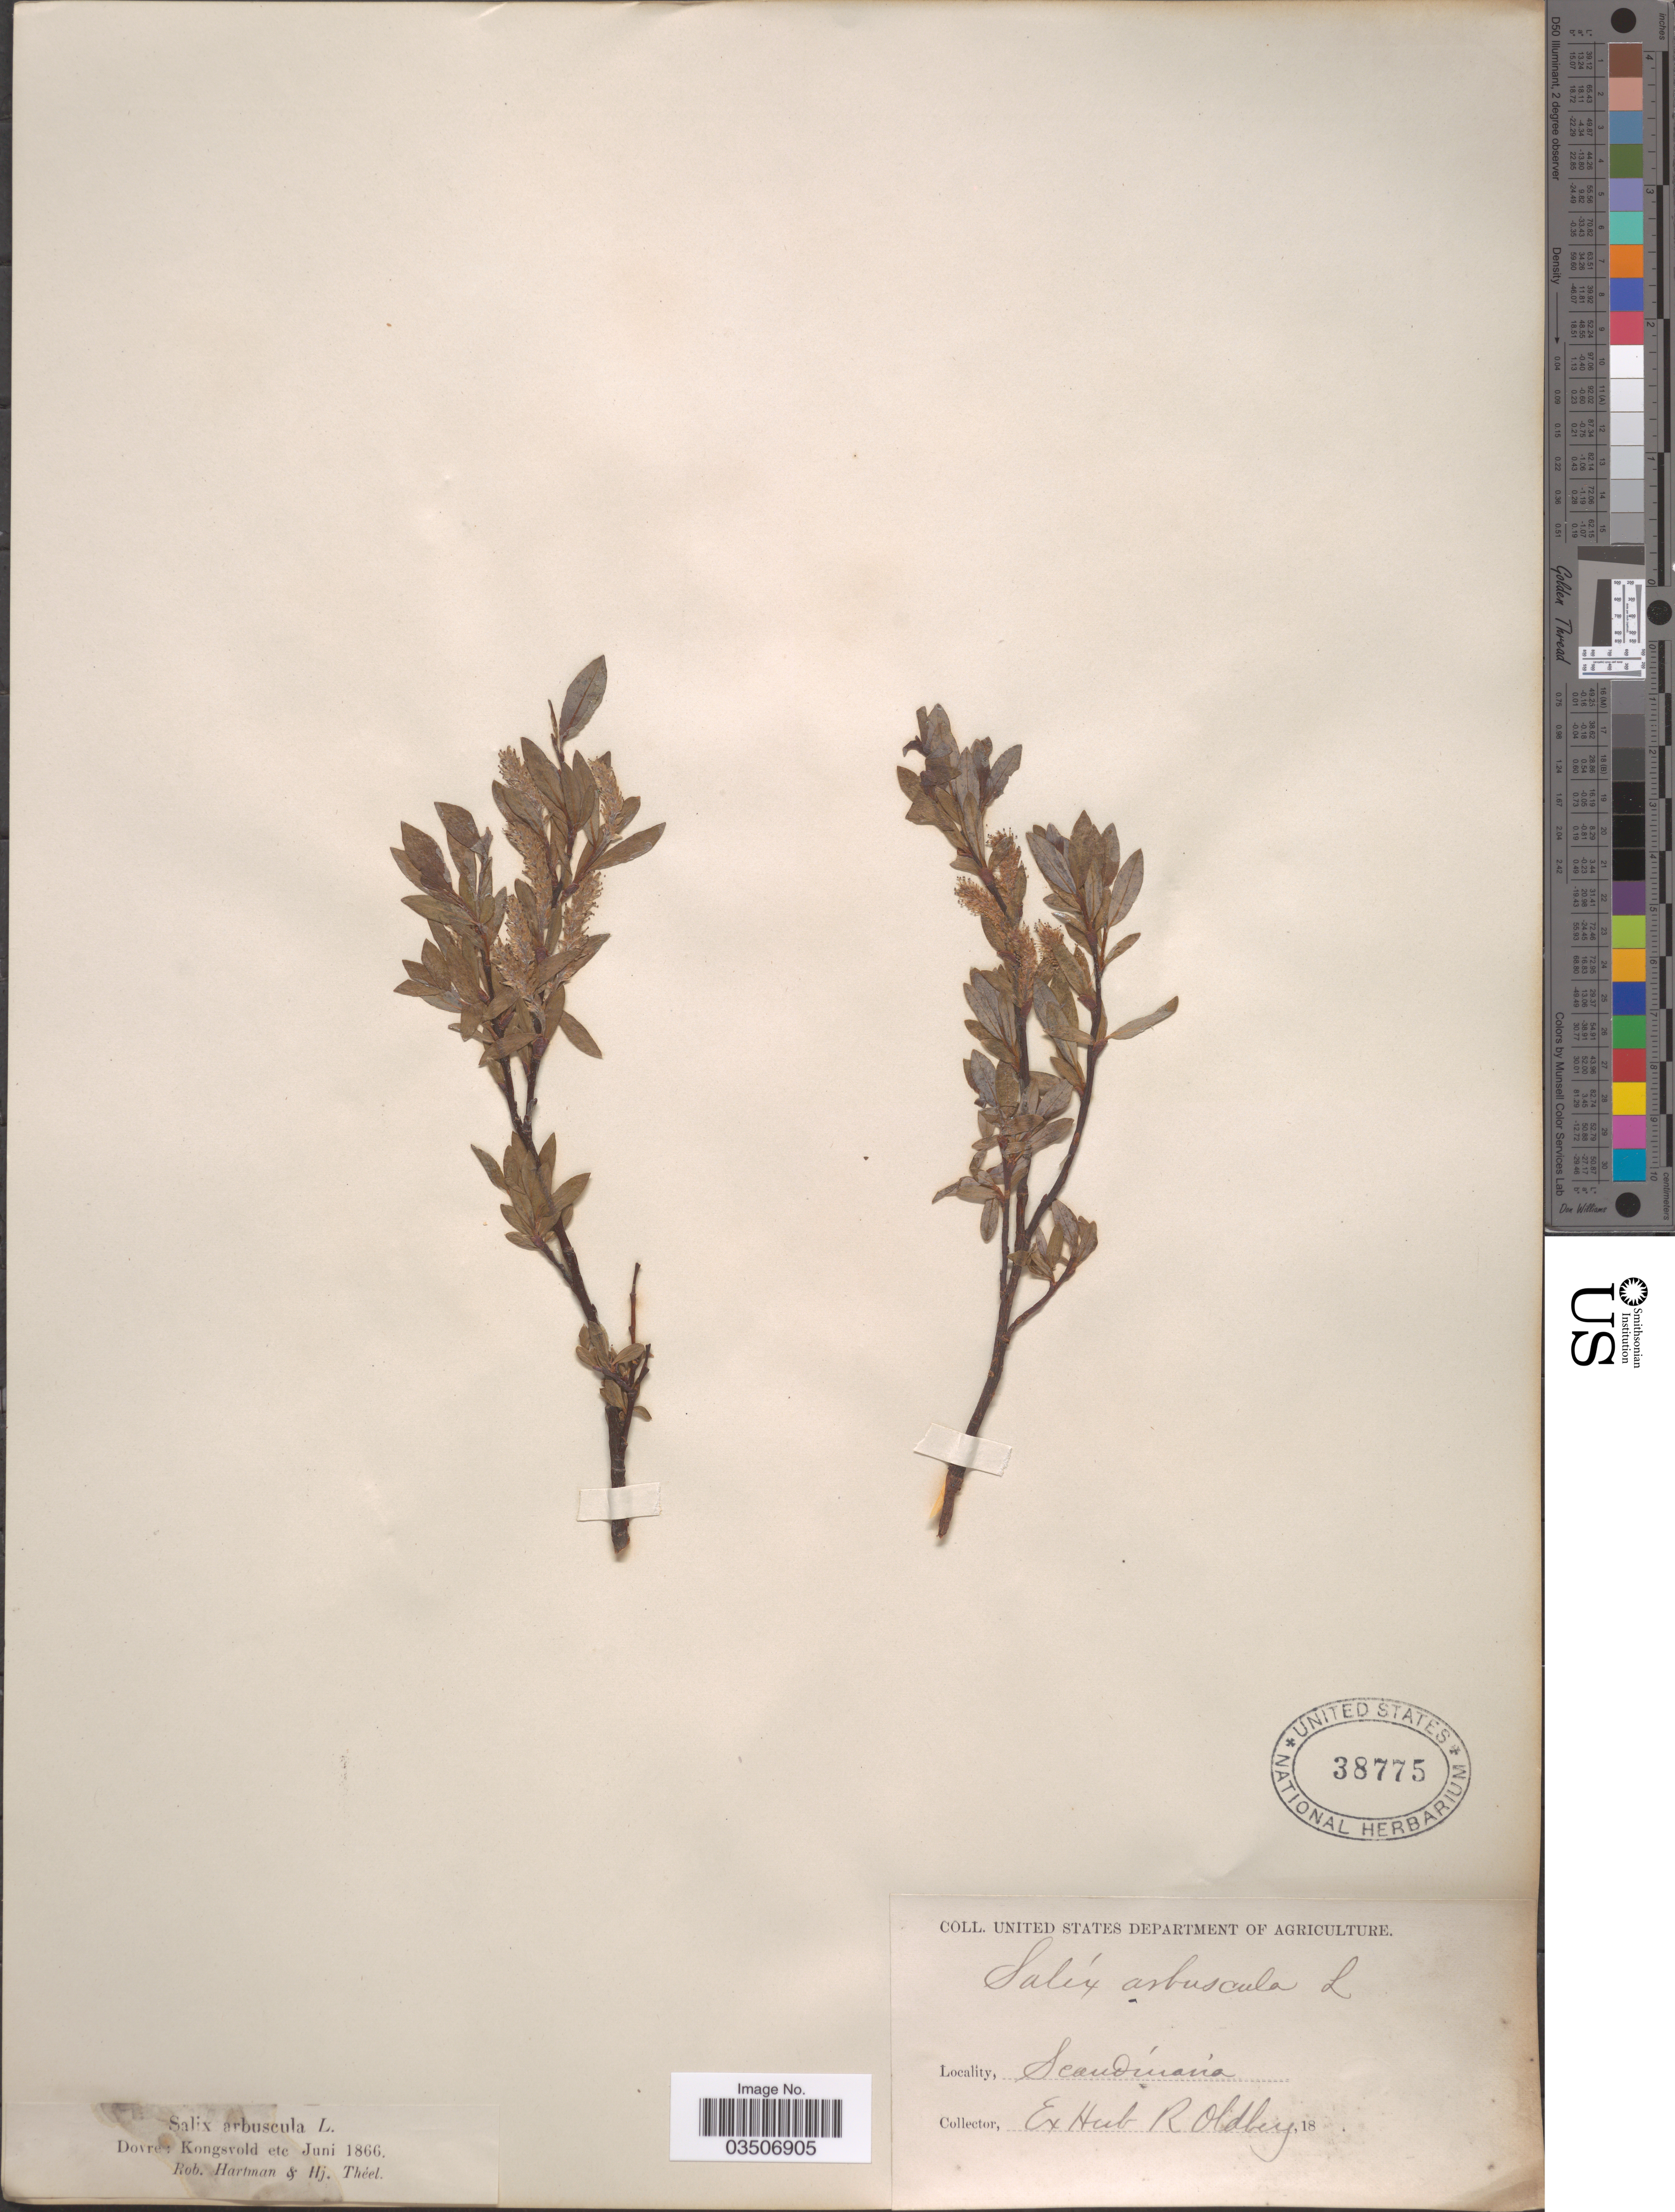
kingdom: Plantae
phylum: Tracheophyta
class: Magnoliopsida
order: Malpighiales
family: Salicaceae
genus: Salix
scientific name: Salix arbuscula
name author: L.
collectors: R. W. Hartman & H. Théel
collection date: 1866-06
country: Norway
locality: Dovre: Kongsvold etc. Scandinavia.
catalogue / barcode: US 38775